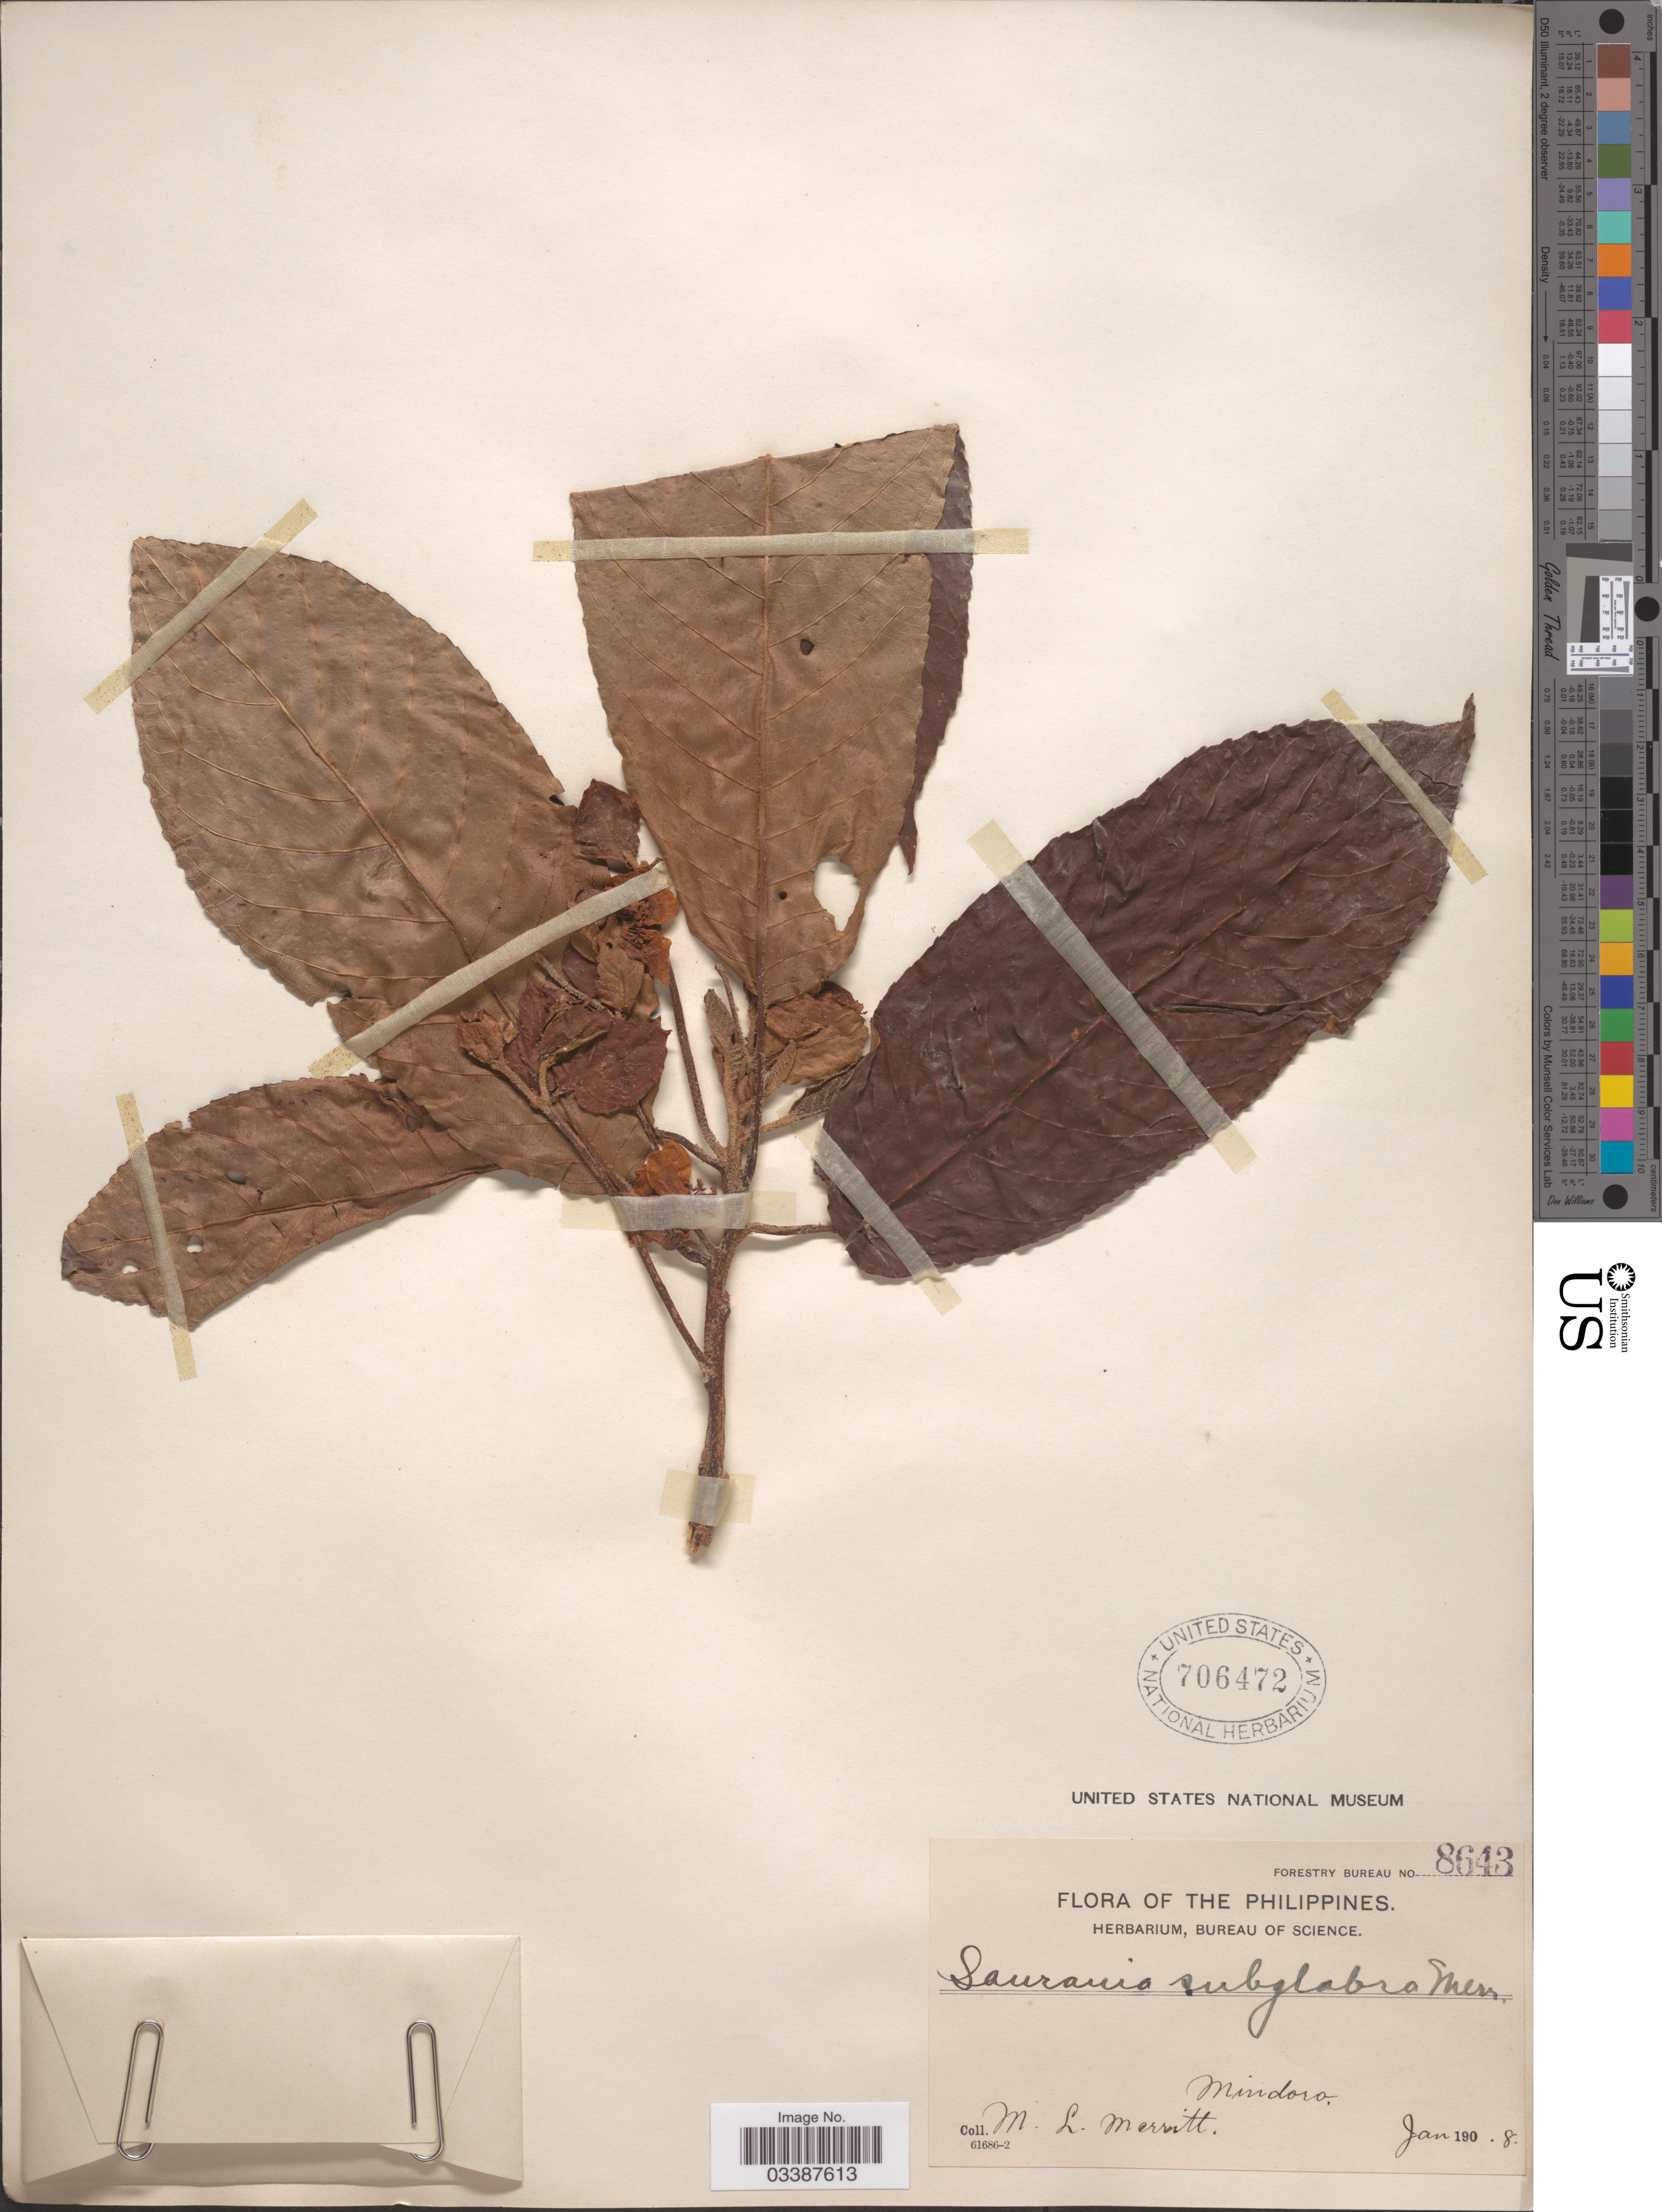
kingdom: Plantae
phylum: Tracheophyta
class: Magnoliopsida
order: Ericales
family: Actinidiaceae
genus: Saurauia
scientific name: Saurauia polysperma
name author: Merr.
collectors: M. L. Merritt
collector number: Forestry Bureau 8643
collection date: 1908-01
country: Philippines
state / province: Mimaropa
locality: Mindoro.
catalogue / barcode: US 706472